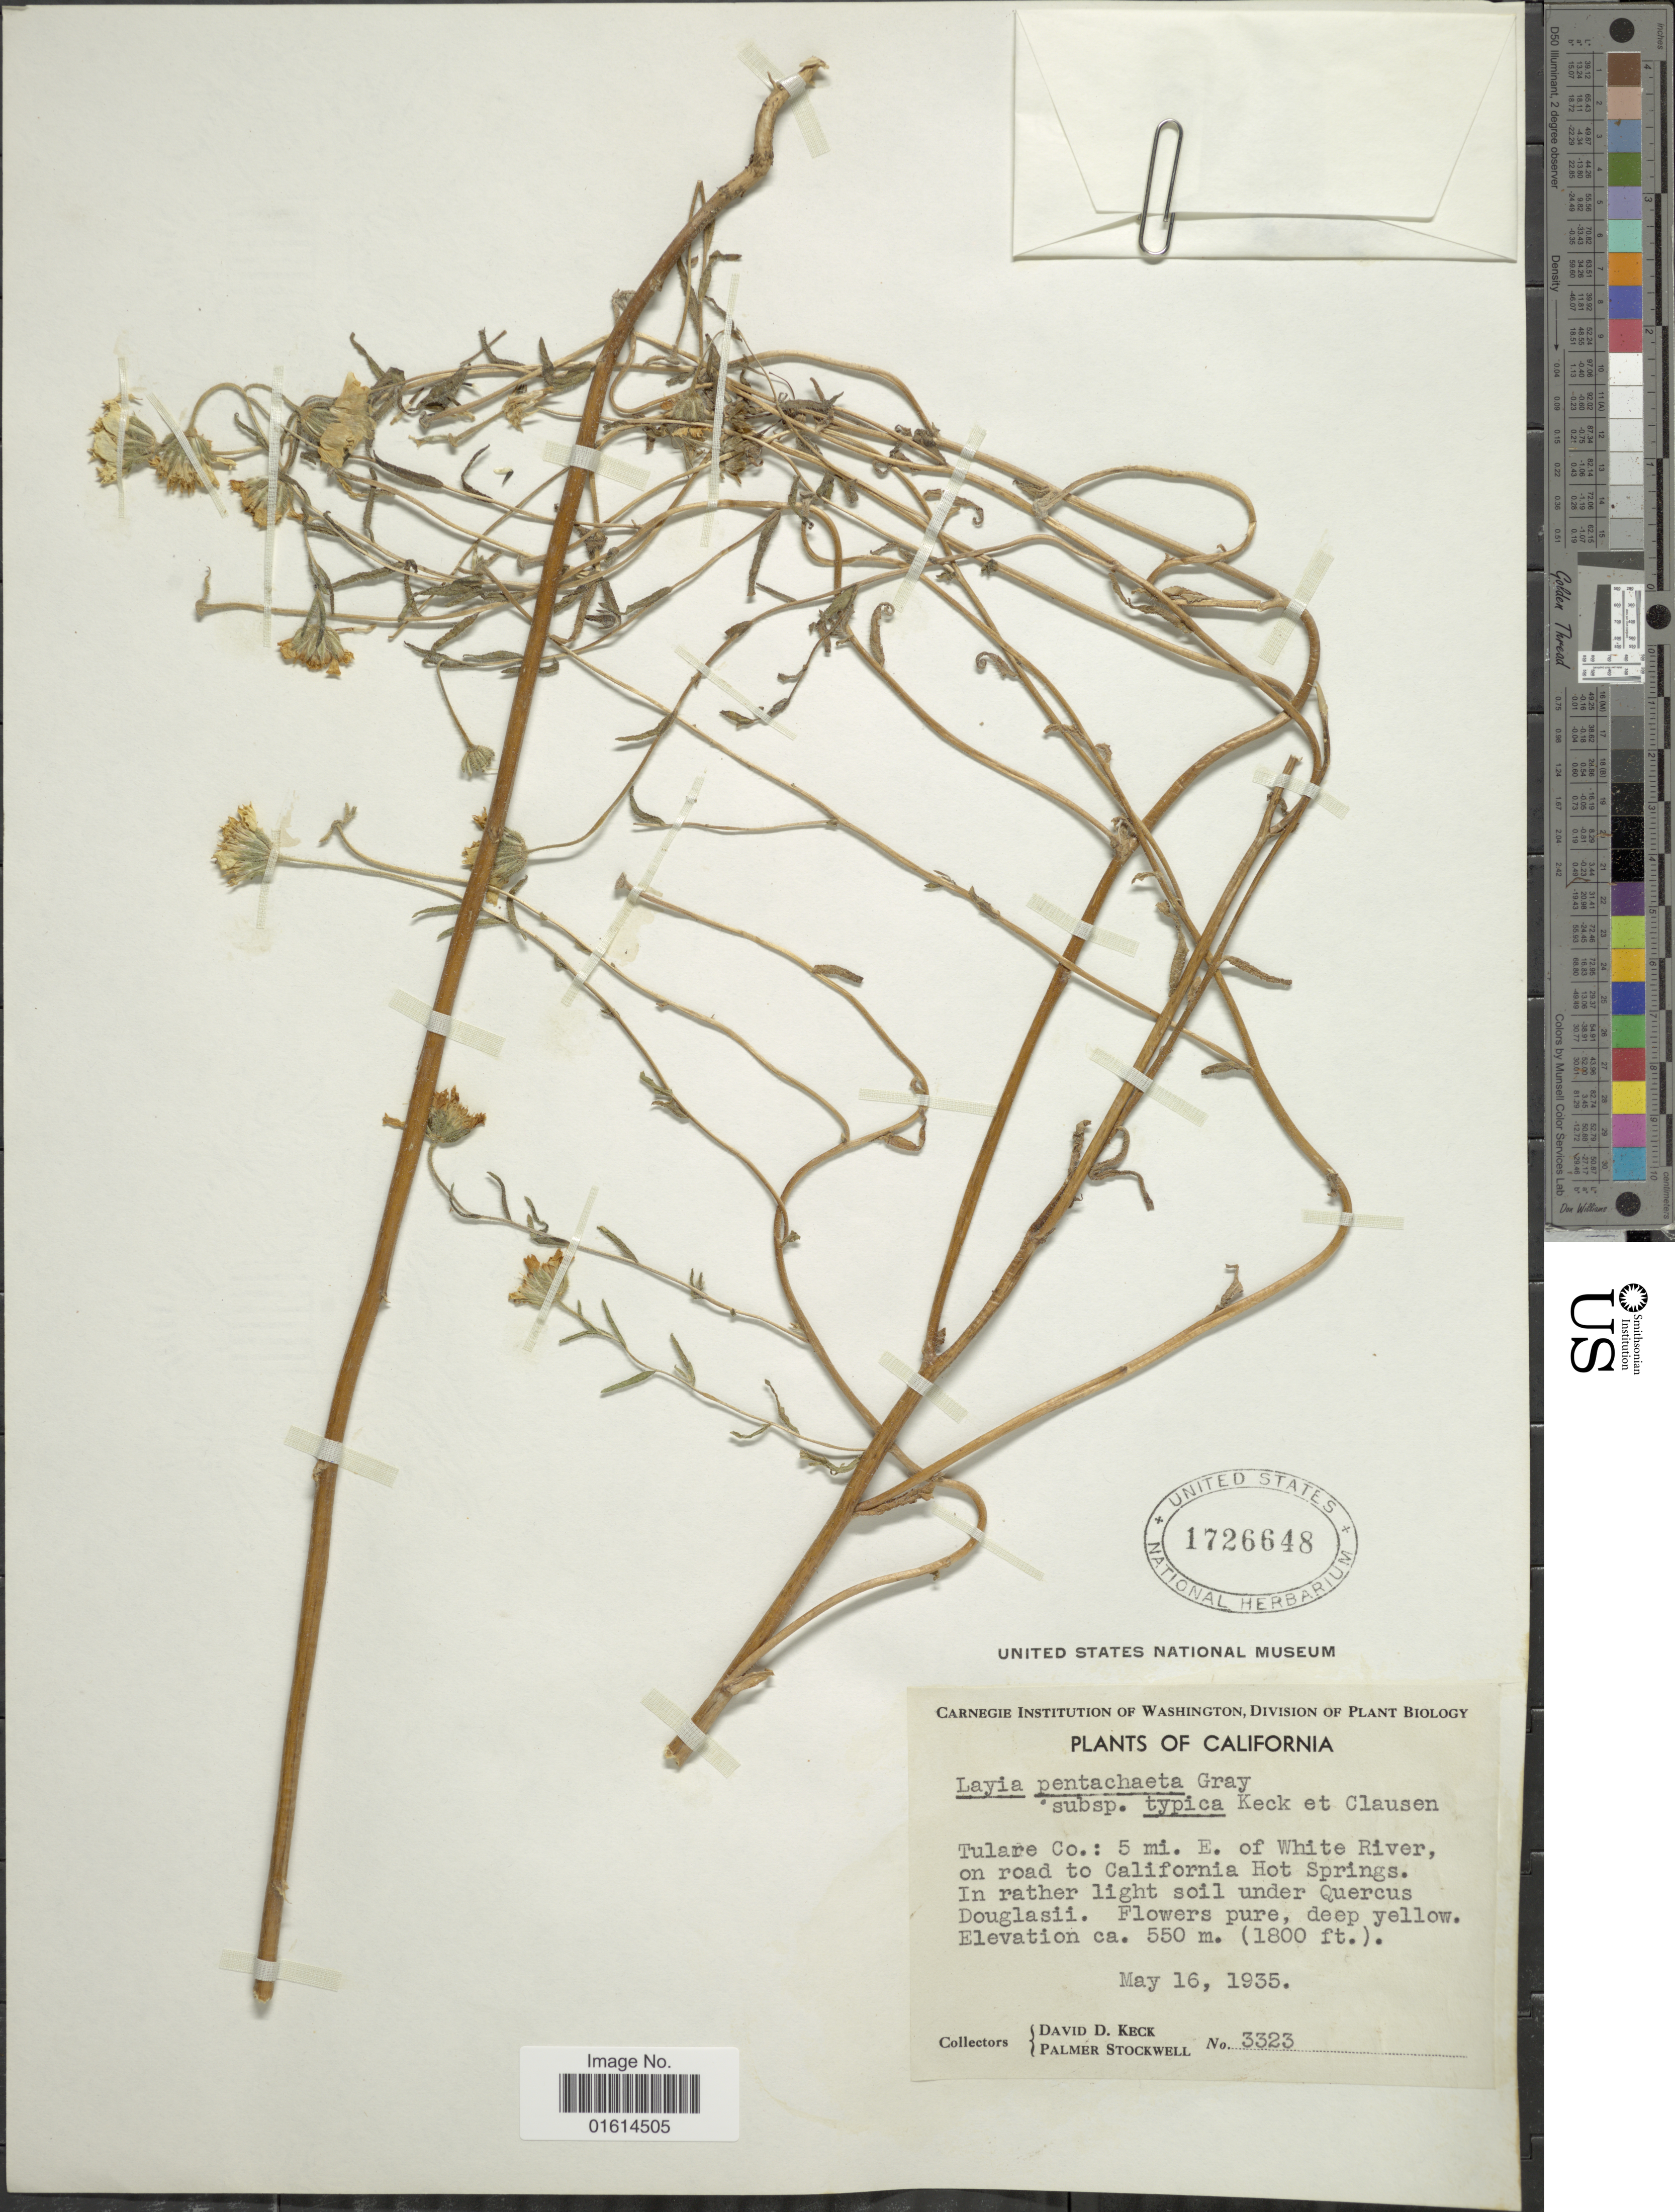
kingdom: Plantae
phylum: Tracheophyta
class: Magnoliopsida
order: Asterales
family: Asteraceae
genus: Layia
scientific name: Layia pentachaeta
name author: A. Gray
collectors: D. D. Keck & P. Stockwell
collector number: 3323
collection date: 1935-05-16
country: United States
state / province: California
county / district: Tulare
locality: Tulare Co., 5 mi. E. of White River, on road to California Hot Springs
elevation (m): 550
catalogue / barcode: US 1726648